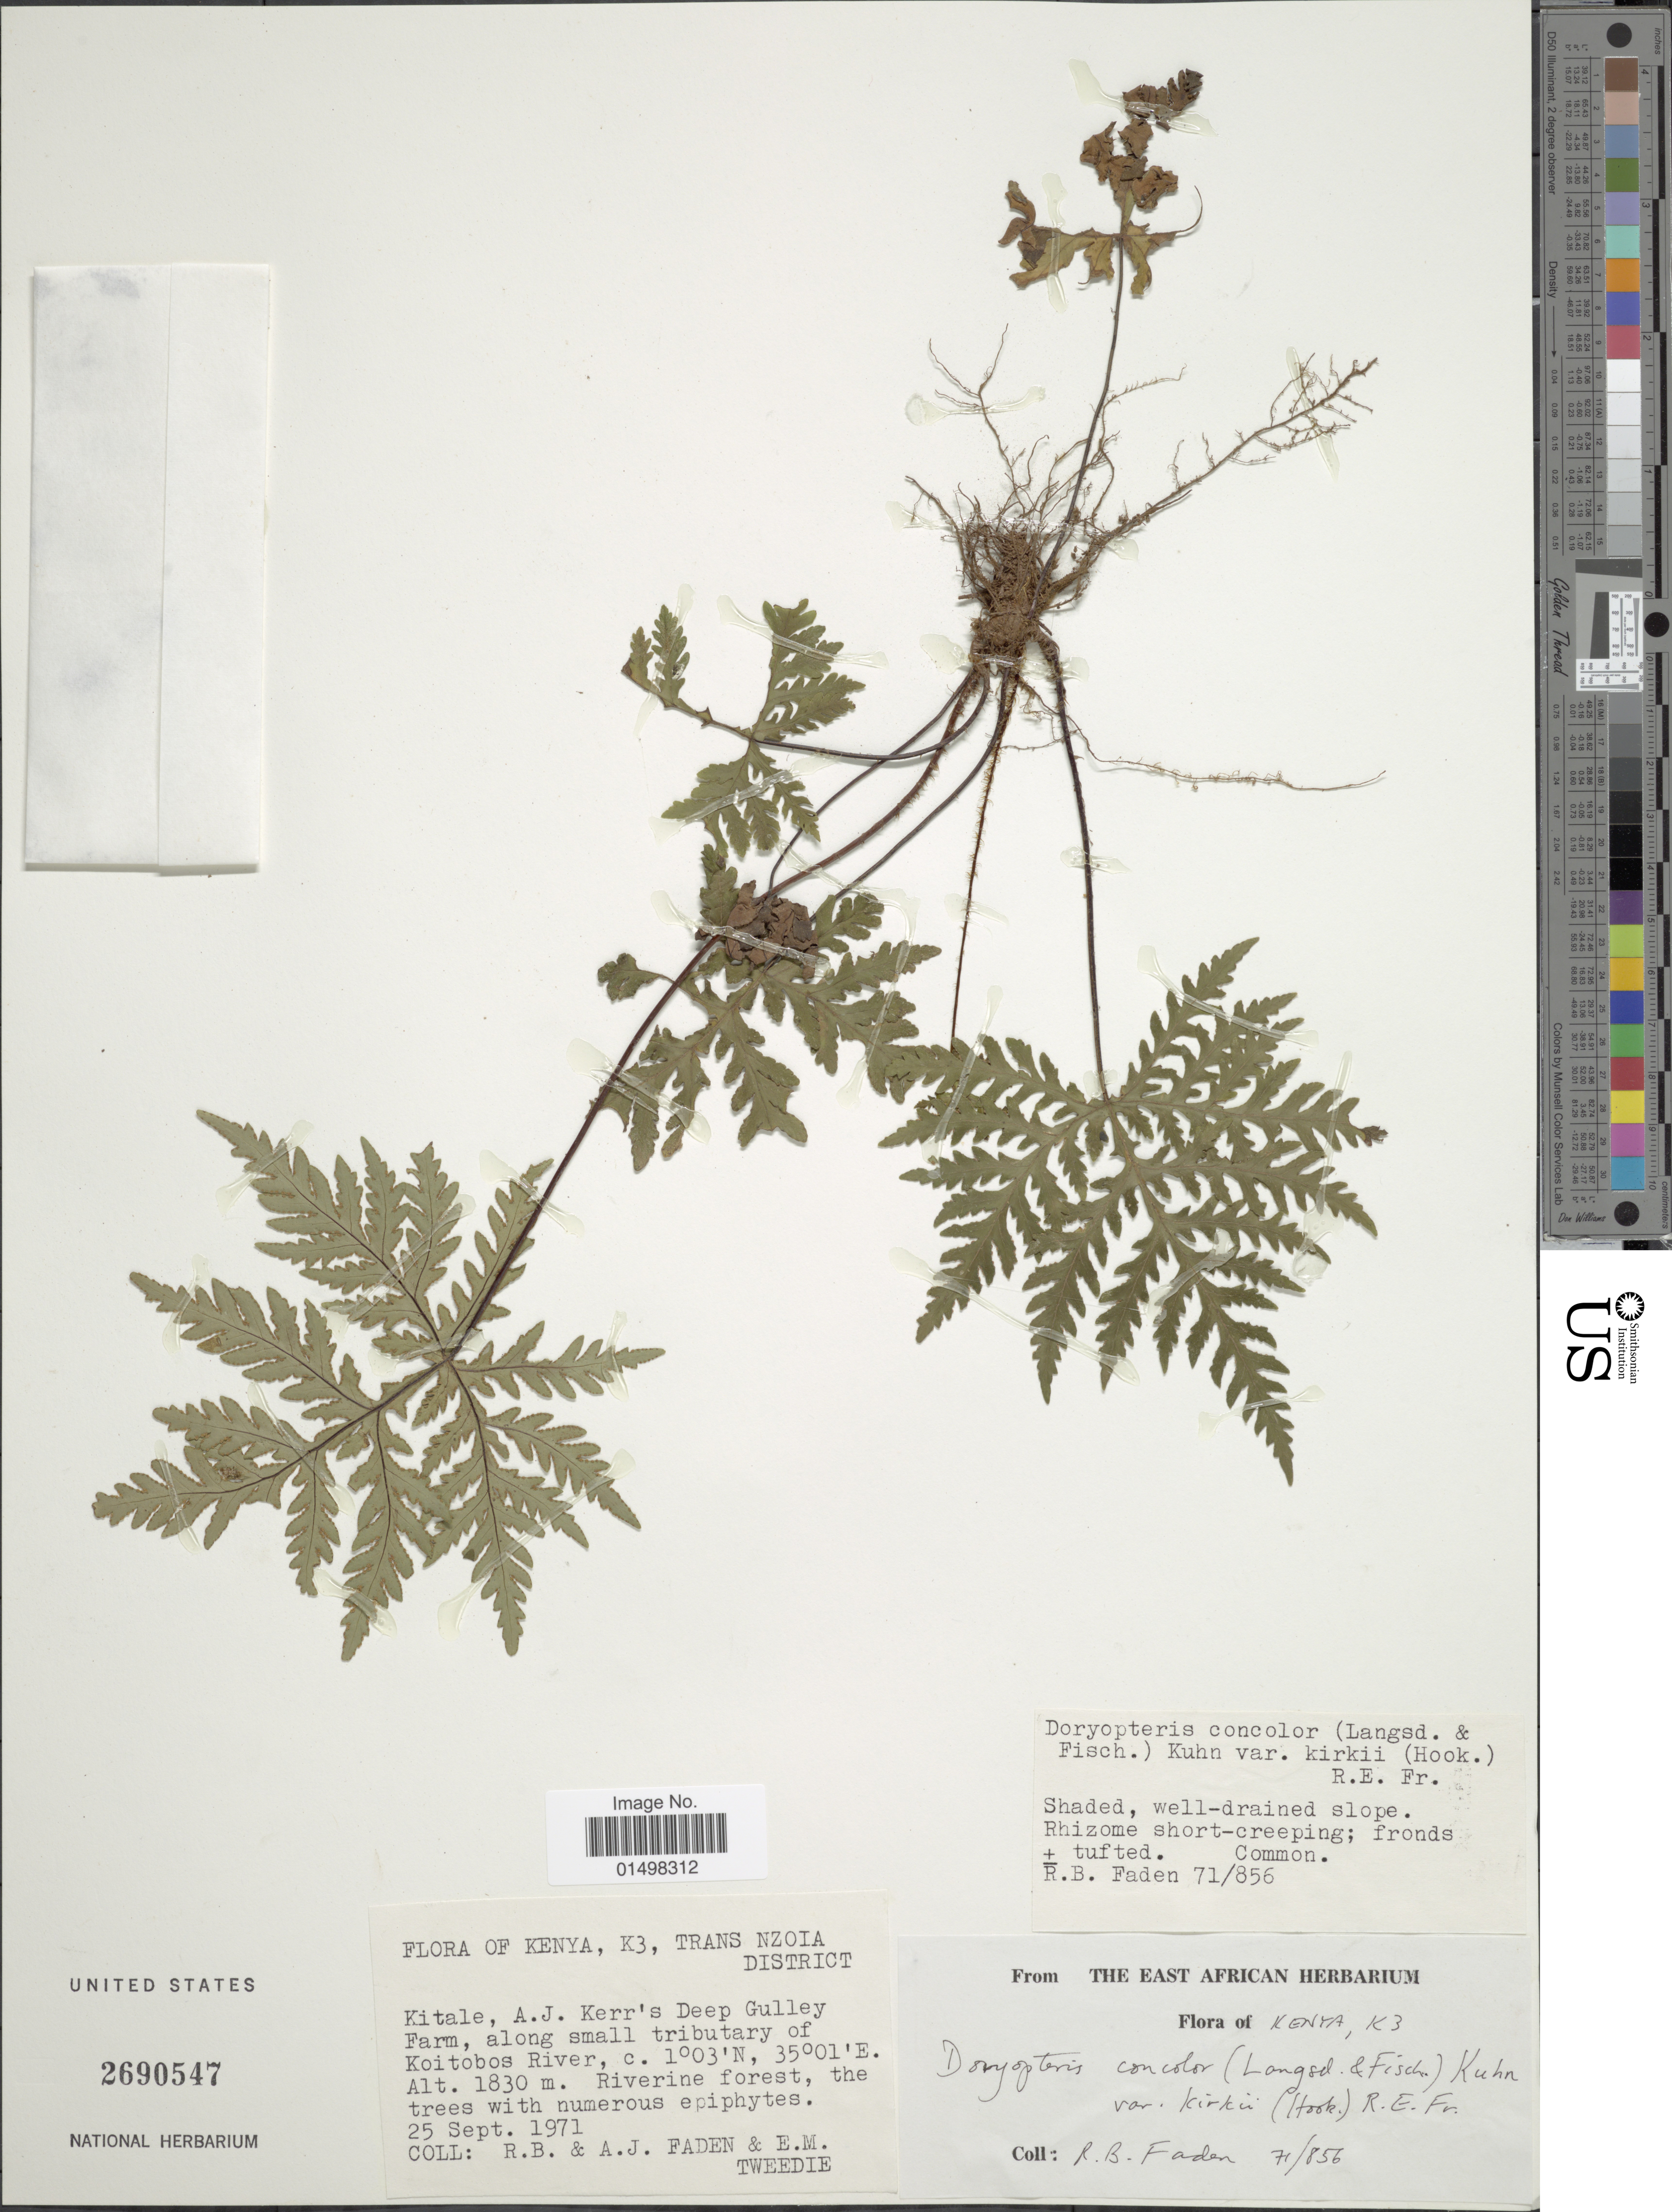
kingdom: Plantae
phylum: Tracheophyta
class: Polypodiopsida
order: Polypodiales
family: Pteridaceae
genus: Doryopteris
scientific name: Doryopteris concolor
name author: (Langsd. & Fisch.) Kuhn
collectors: R. B. Faden, A. J. Faden & -- Tweedie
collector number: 71/856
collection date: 1971-09-25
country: Kenya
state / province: Trans Nzoia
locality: K3, Trans Nzoia District. Kitale, A.J. Kerr's Deep Gulley Farm, along small tributary of Koitobos River.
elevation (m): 1830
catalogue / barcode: US 2690547